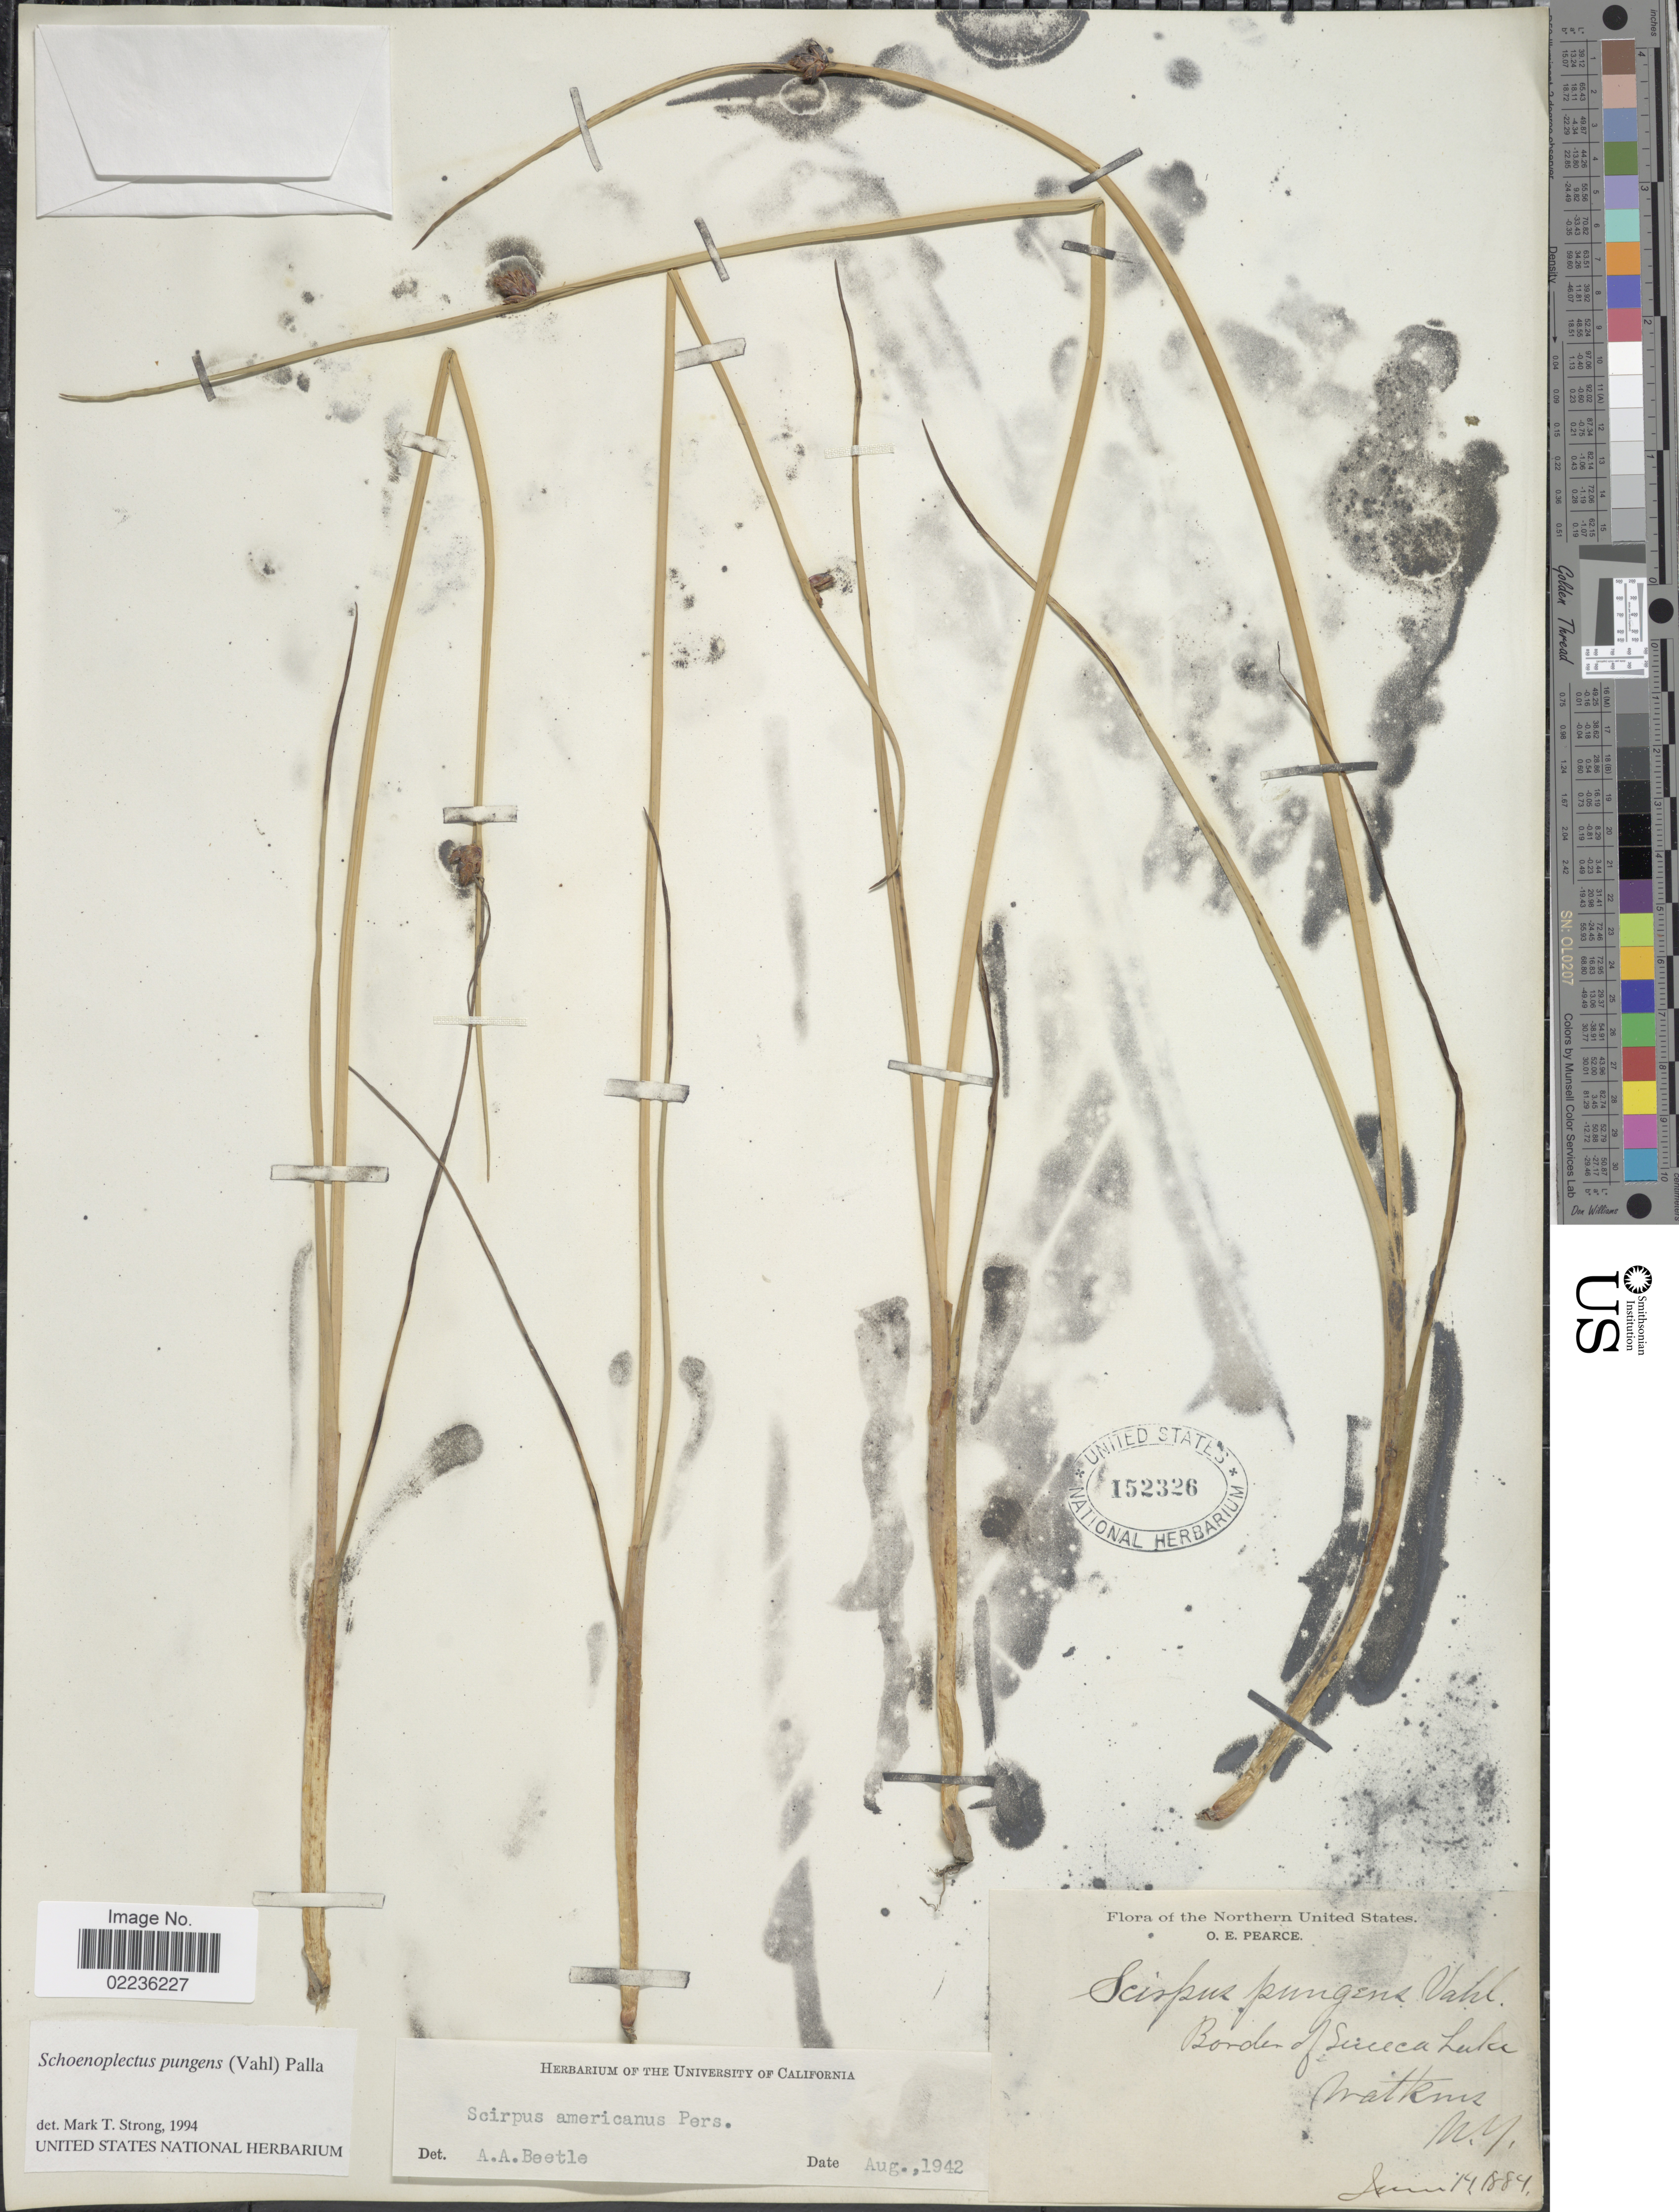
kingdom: Plantae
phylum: Tracheophyta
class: Liliopsida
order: Poales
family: Cyperaceae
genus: Schoenoplectus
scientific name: Schoenoplectus pungens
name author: (Vahl) Palla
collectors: O. E. Pearce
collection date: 1884-06-14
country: United States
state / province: New York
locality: Border of Seneca Lake. Watkins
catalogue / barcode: US 152326